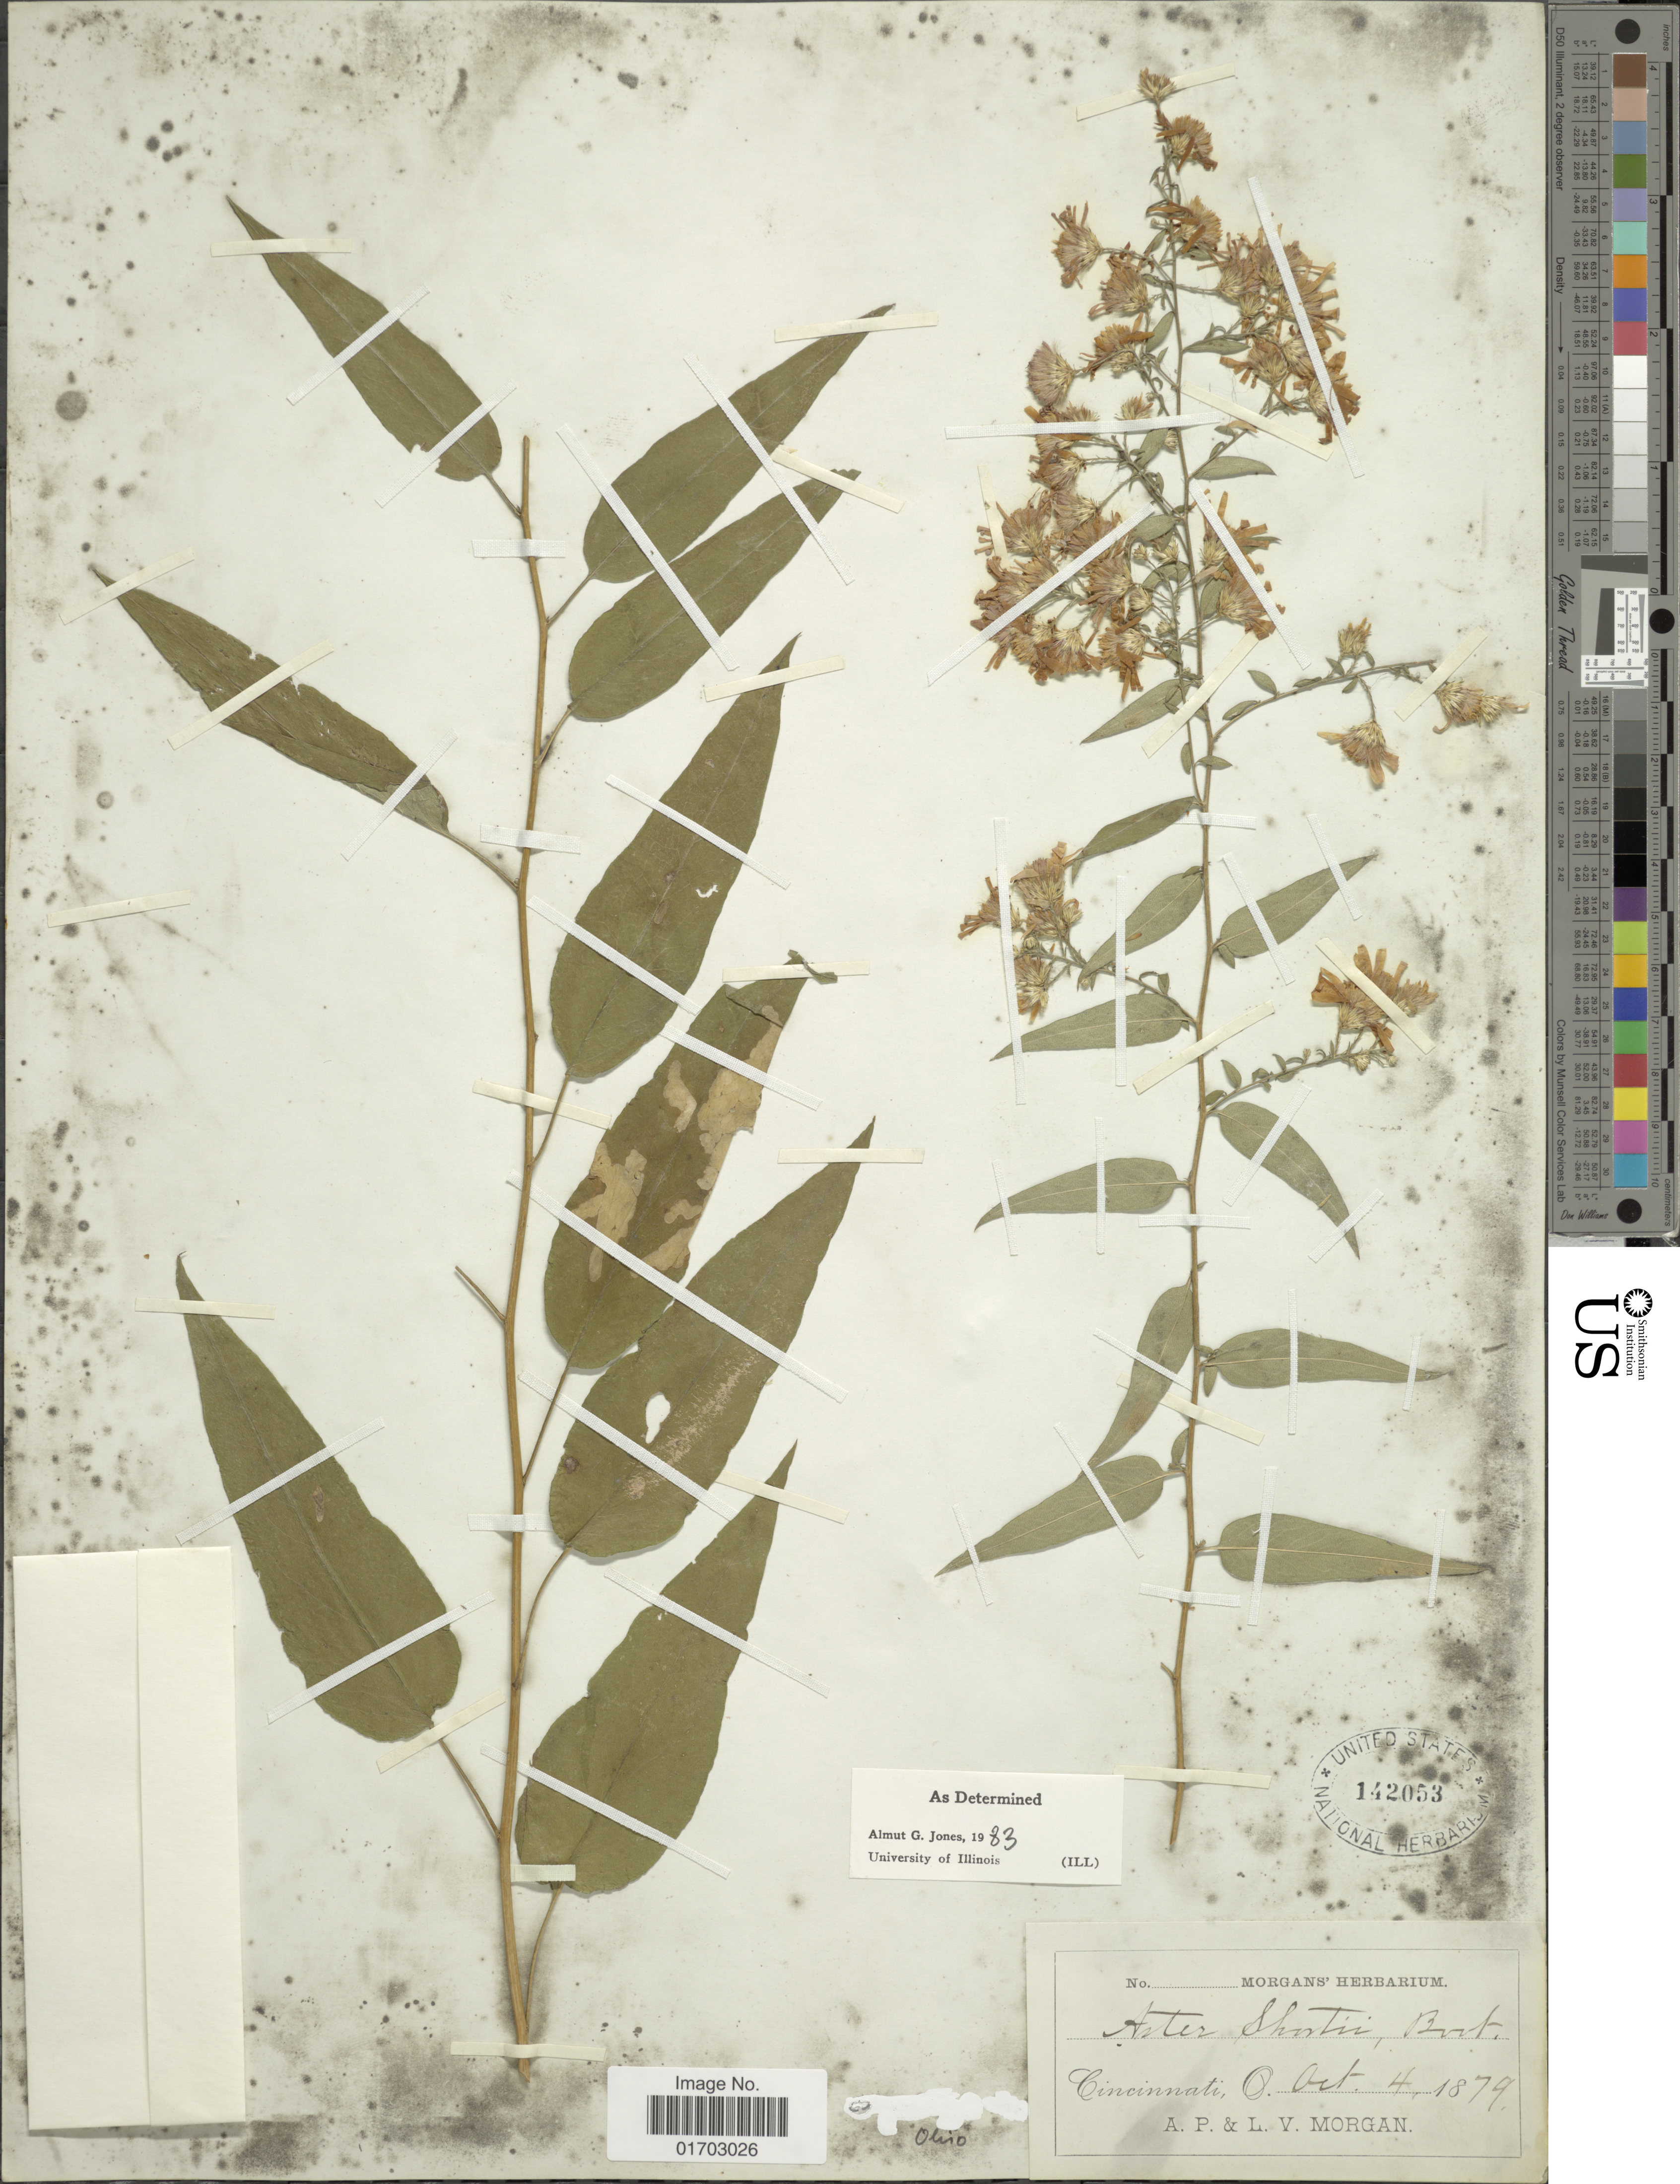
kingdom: Plantae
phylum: Tracheophyta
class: Magnoliopsida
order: Asterales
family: Asteraceae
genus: Symphyotrichum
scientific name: Symphyotrichum shortii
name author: (Lindl.) G.L. Nesom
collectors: A. Morgan & L. Morgan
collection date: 1879-10-04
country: United States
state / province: Ohio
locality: Cincinnati.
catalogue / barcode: US 142053